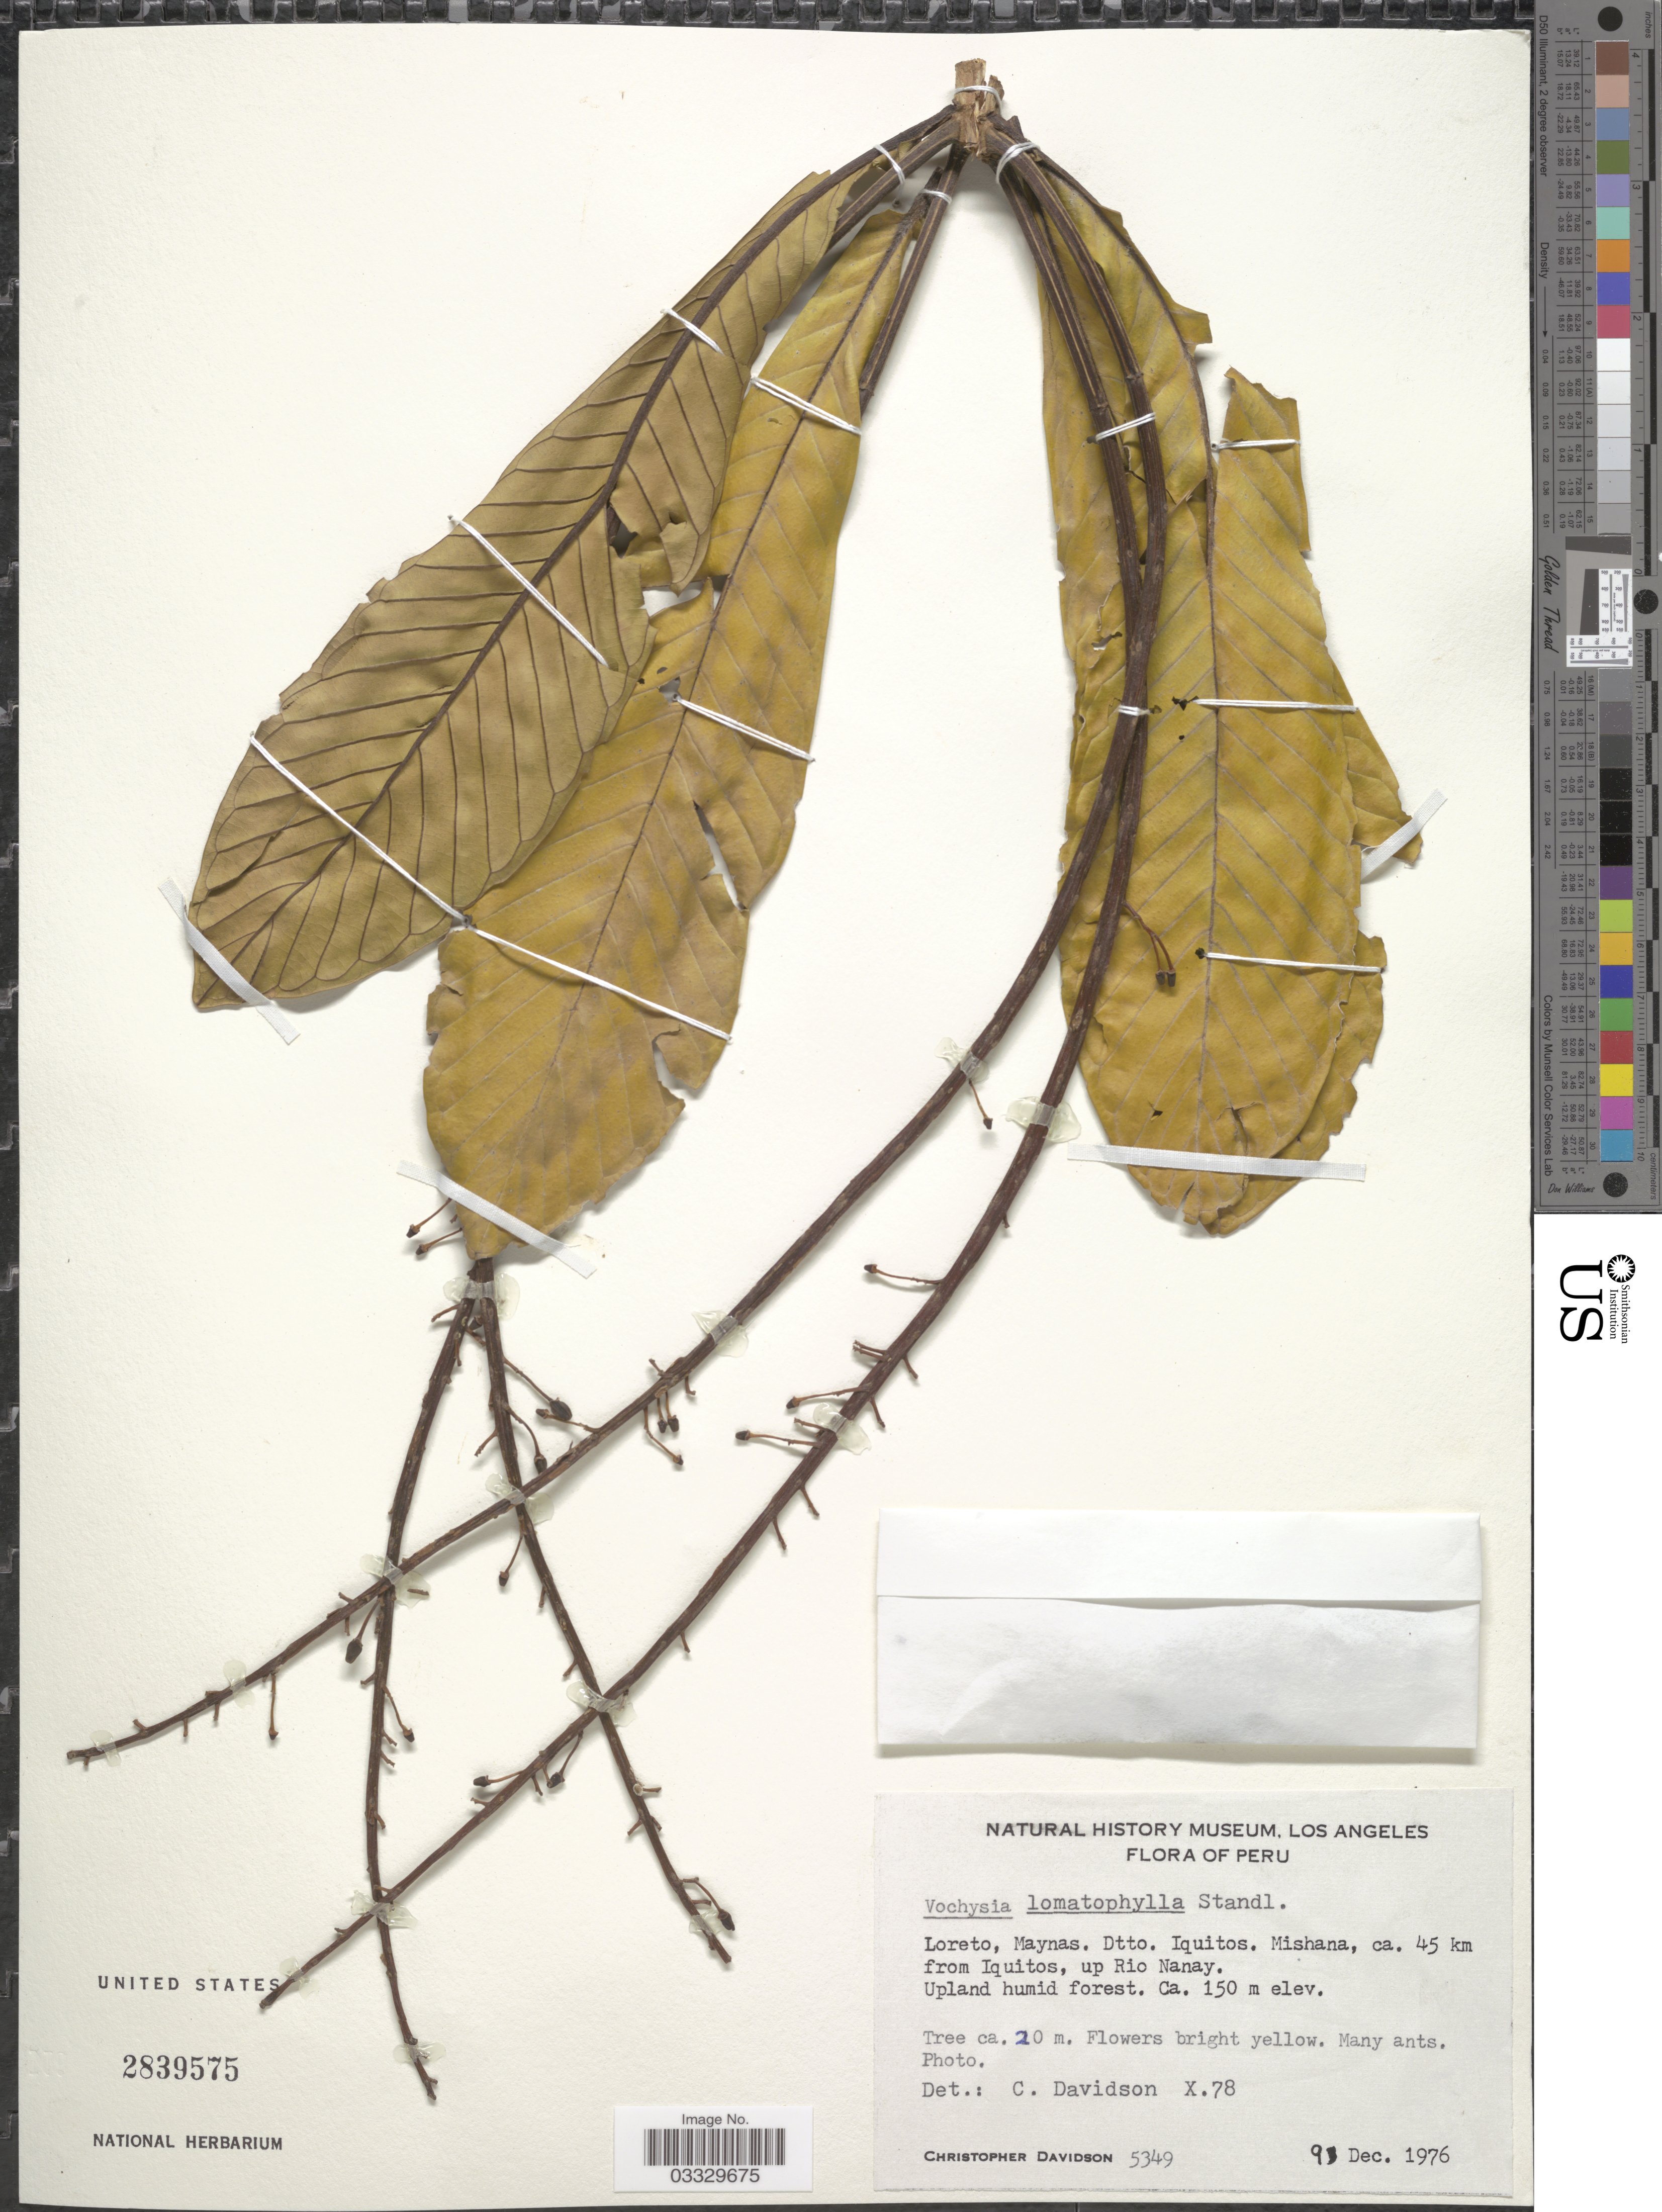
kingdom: Plantae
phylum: Tracheophyta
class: Magnoliopsida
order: Myrtales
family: Vochysiaceae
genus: Vochysia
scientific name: Vochysia lomatophylla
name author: Standl.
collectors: C. Davidson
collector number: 5349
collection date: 1976-12-09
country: Peru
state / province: Loreto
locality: Maynas. Dtto. Iquitos. Mishana, ca. 45 km from Iquitos, up Rio Nanay.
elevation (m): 150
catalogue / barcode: US 2839575